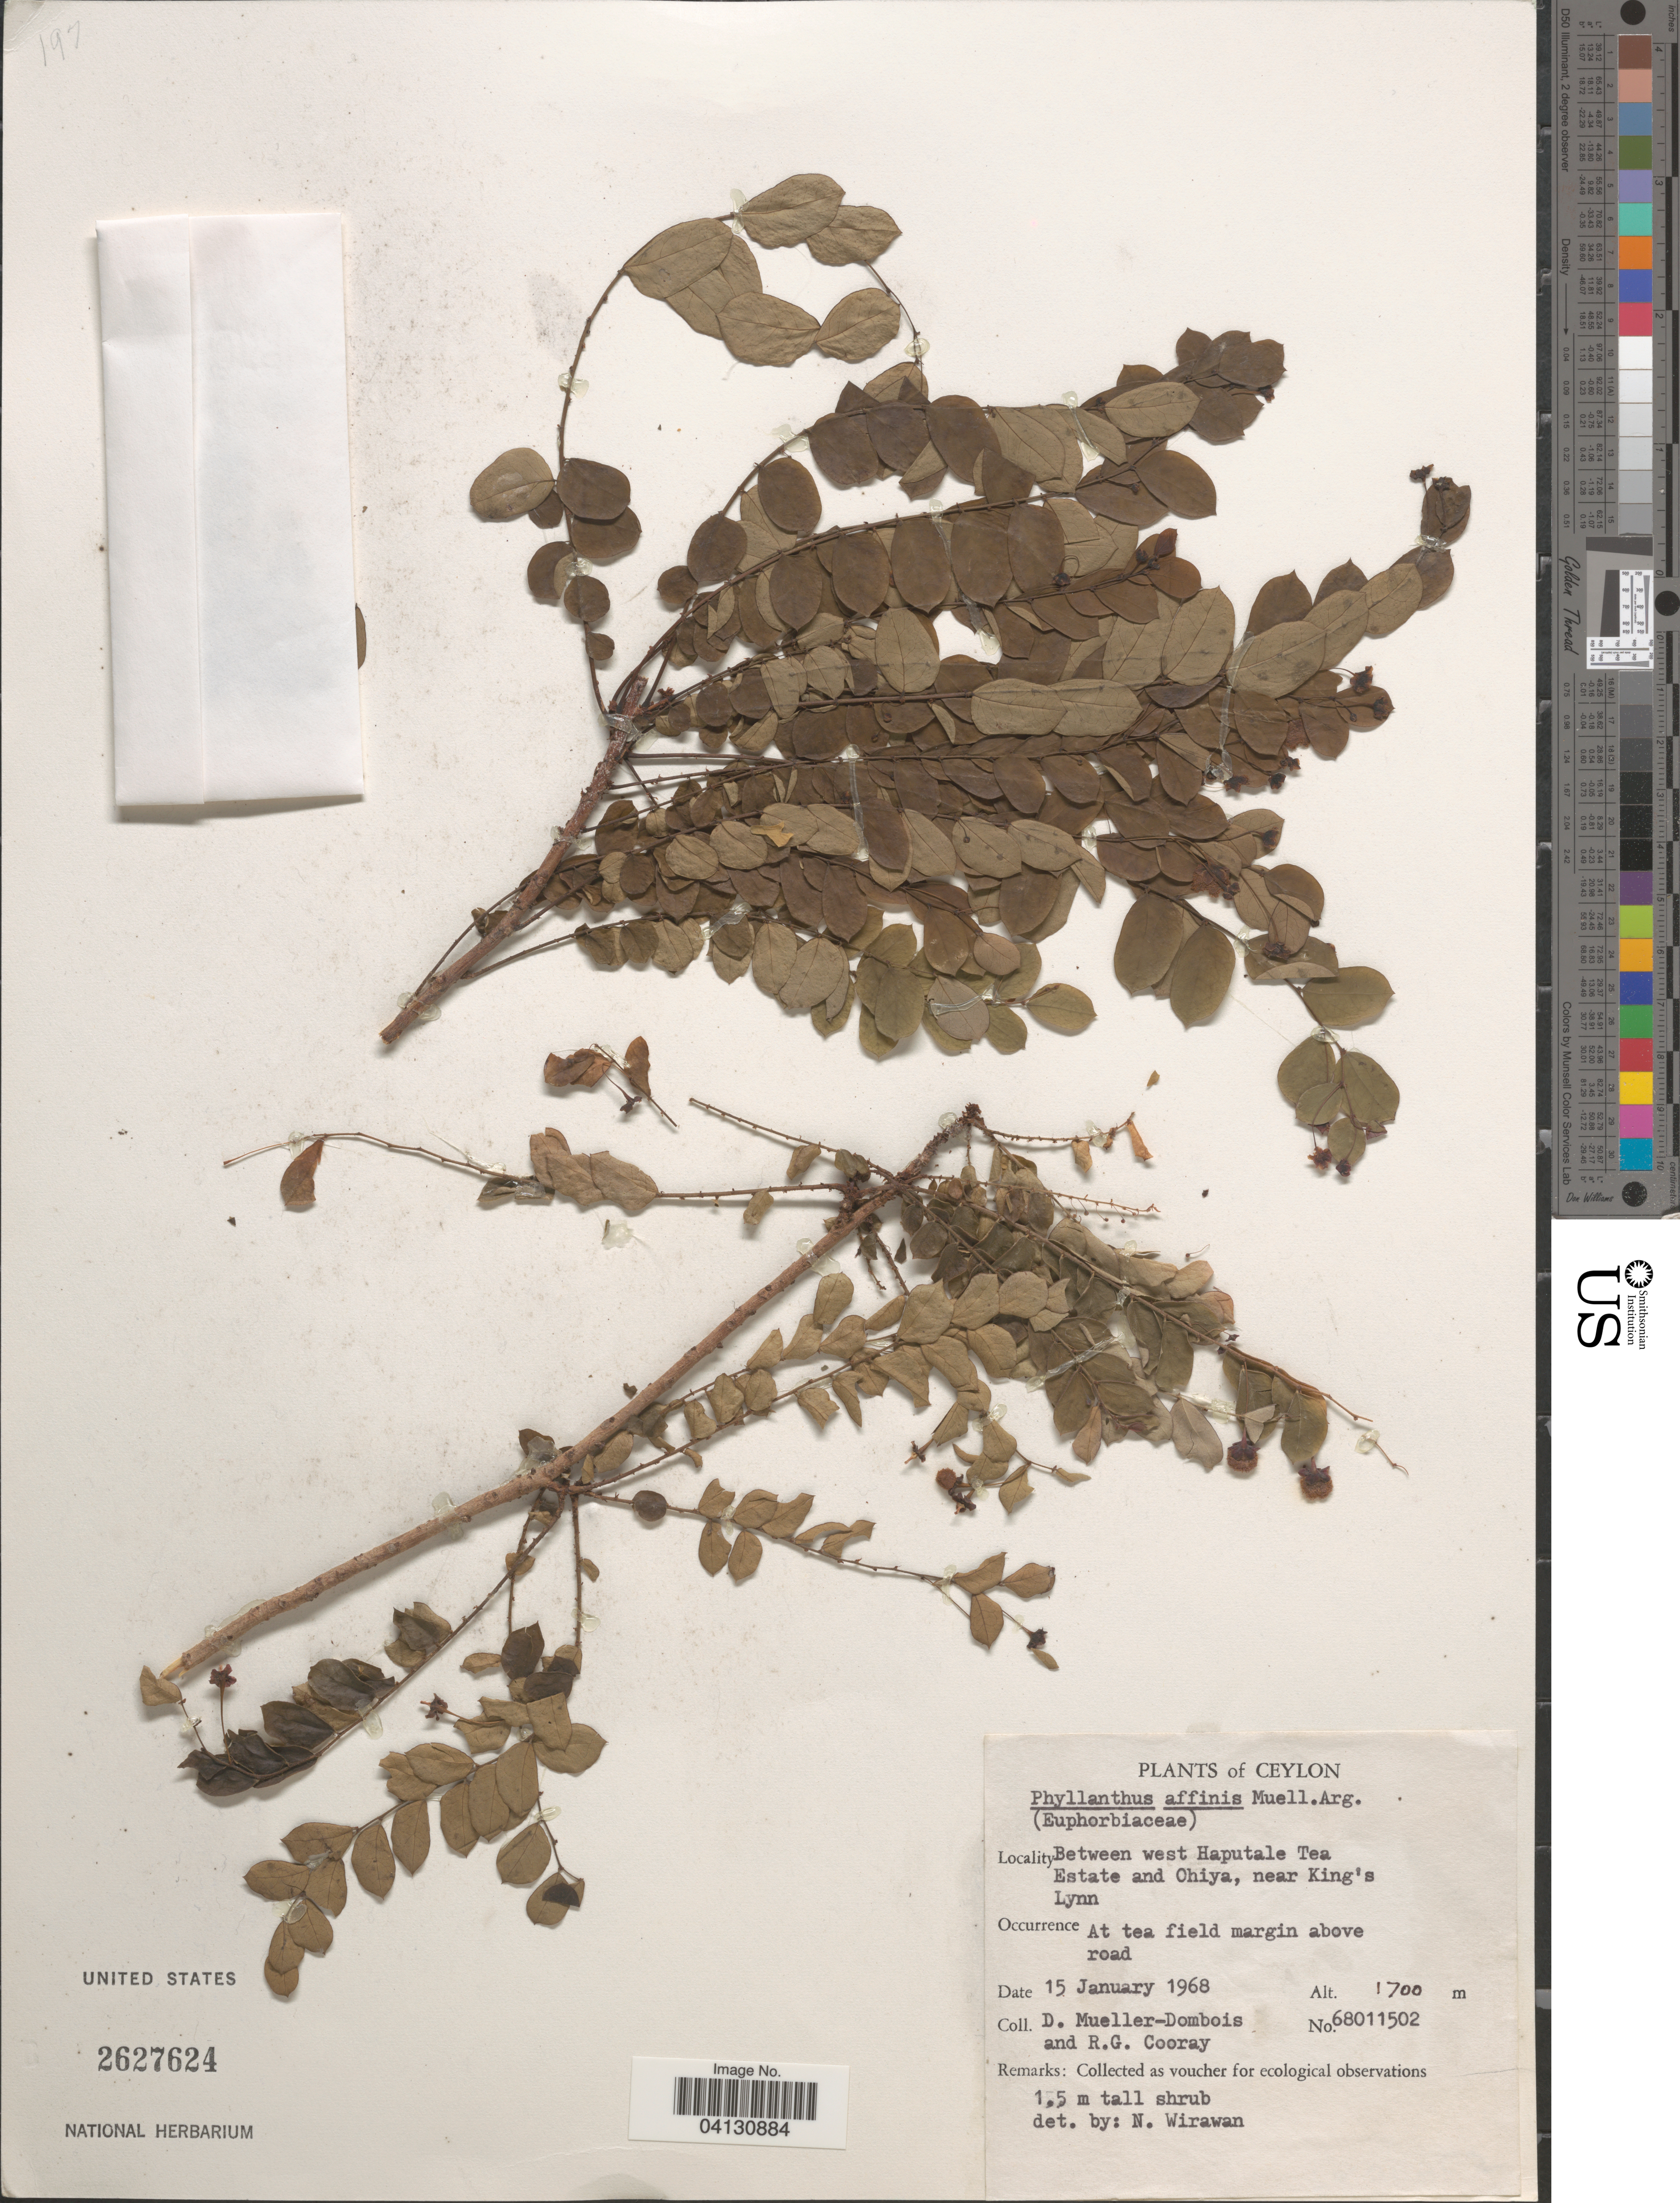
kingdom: Plantae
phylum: Tracheophyta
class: Magnoliopsida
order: Malpighiales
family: Phyllanthaceae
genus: Phyllanthus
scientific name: Phyllanthus affinis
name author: Müll. Arg.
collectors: D. Mueller-Dombois & R. Cooray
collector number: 68011502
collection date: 1968-01-15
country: Sri Lanka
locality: Ceylon. Between west Haputale Tea Estate and Ohiya, near King's Lynn.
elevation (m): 1700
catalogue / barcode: US 2627624